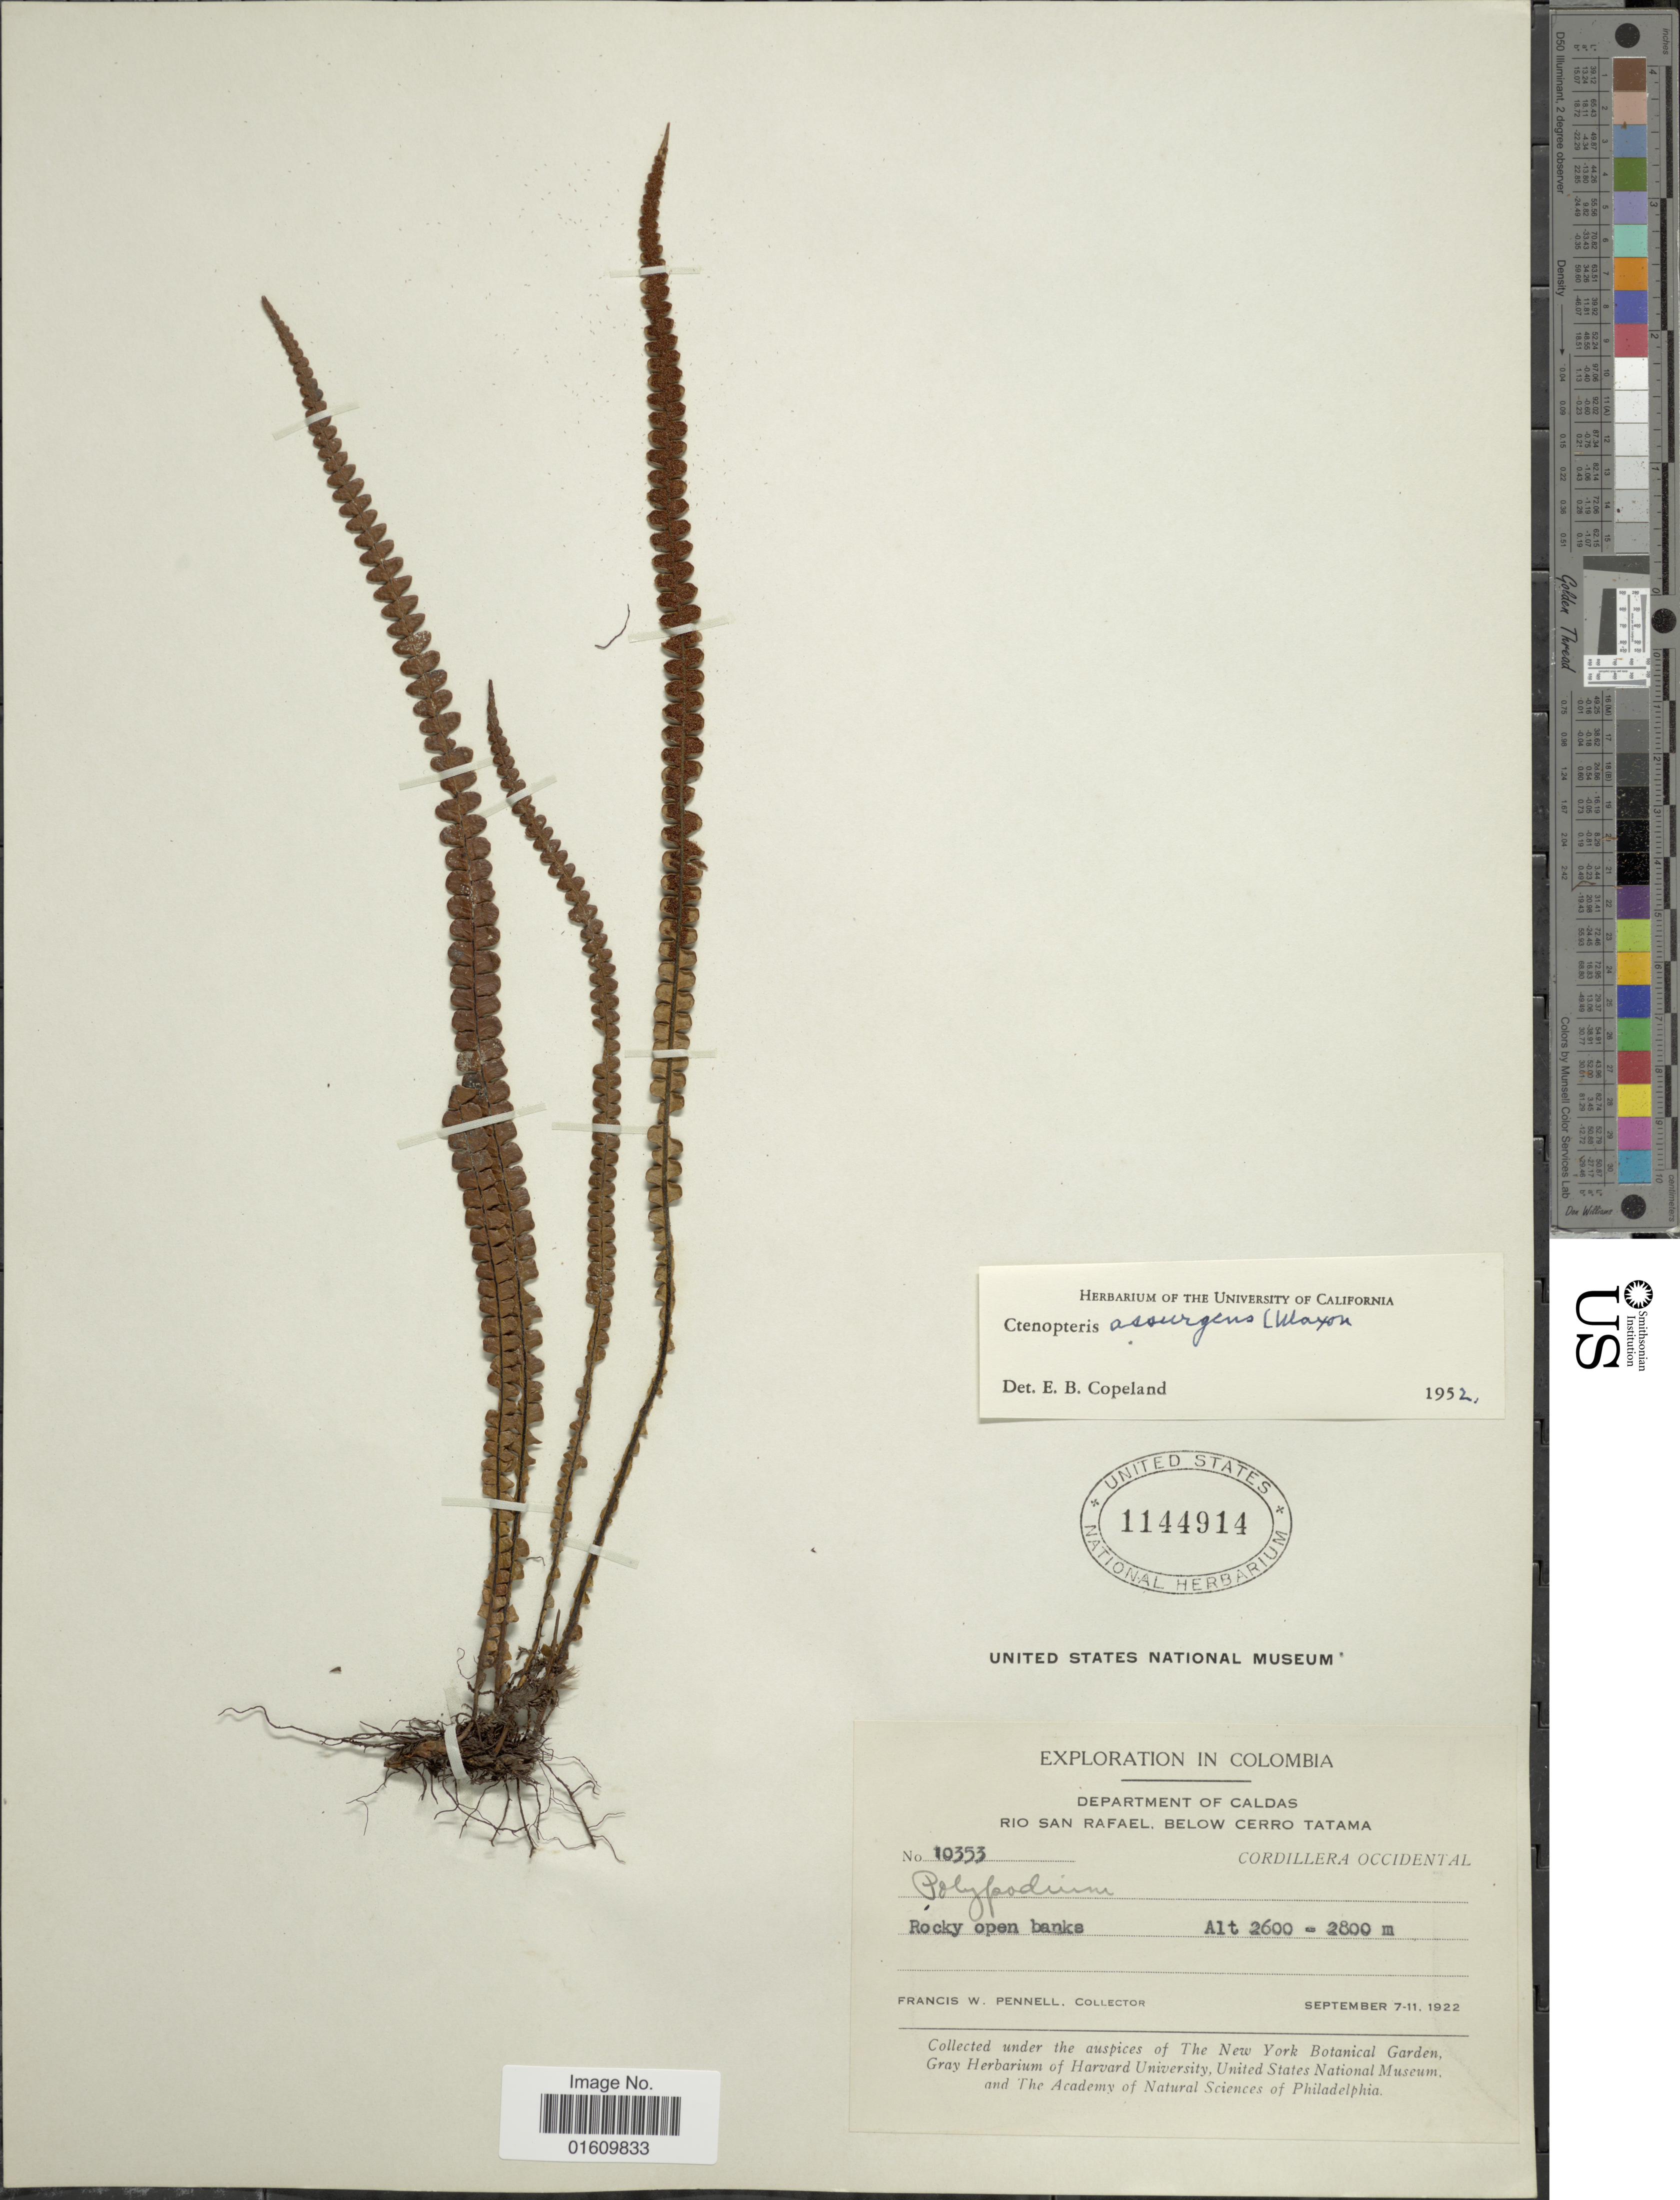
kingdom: Plantae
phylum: Tracheophyta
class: Polypodiopsida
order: Polypodiales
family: Polypodiaceae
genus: Melpomene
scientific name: Melpomene assurgens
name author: (Maxon) A.R. Sm. & R.C. Moran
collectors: F. W. Pennell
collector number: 10353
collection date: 1922-09-07/1922-09-11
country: Colombia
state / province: Caldas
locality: Departmenet of Caldas, Rio San Rafael, below Cerro Tatama, Cordillera Occidental, rocky open banks.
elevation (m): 2600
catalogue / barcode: US 1144914